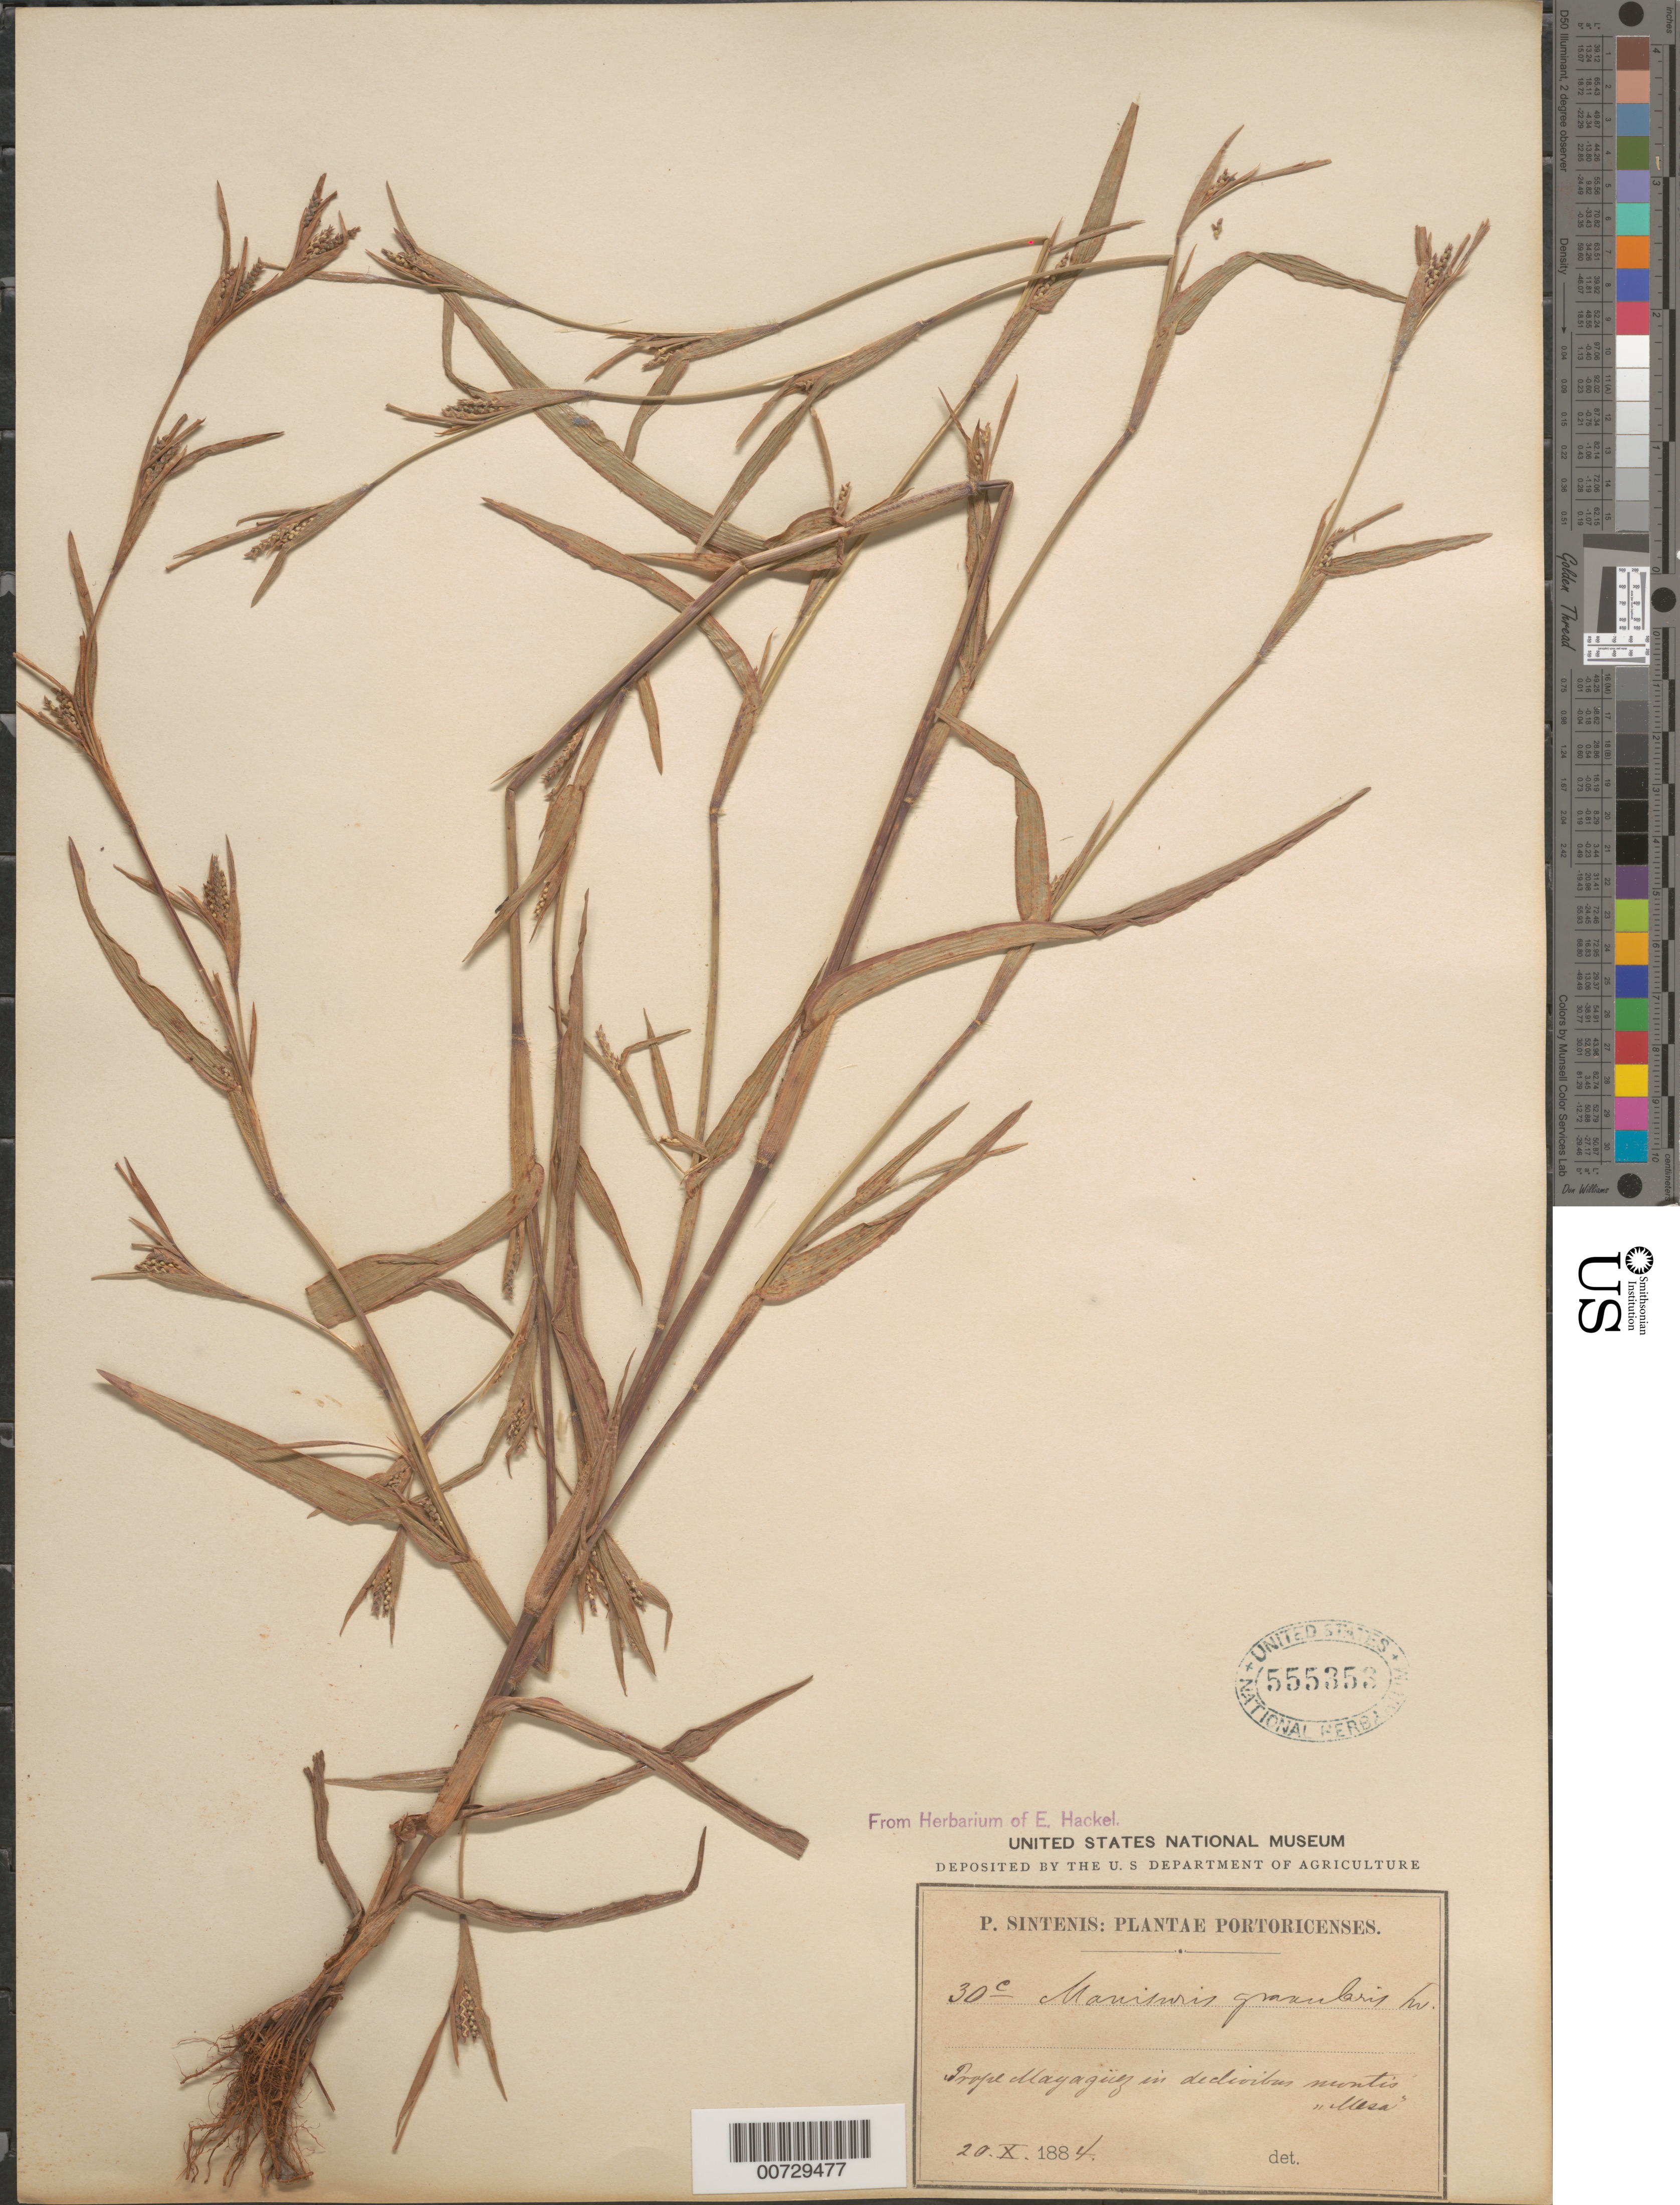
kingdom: Plantae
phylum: Tracheophyta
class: Liliopsida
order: Poales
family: Poaceae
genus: Hemarthria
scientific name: Hemarthria altissima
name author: (Poir.) Stapf & C. E. Hubb.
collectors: P. Sintenis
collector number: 30c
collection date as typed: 20 Oct 1884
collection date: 1884-10-20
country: Puerto Rico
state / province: Mayagüez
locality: Montis Mesa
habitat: In declivibus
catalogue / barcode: US 555353